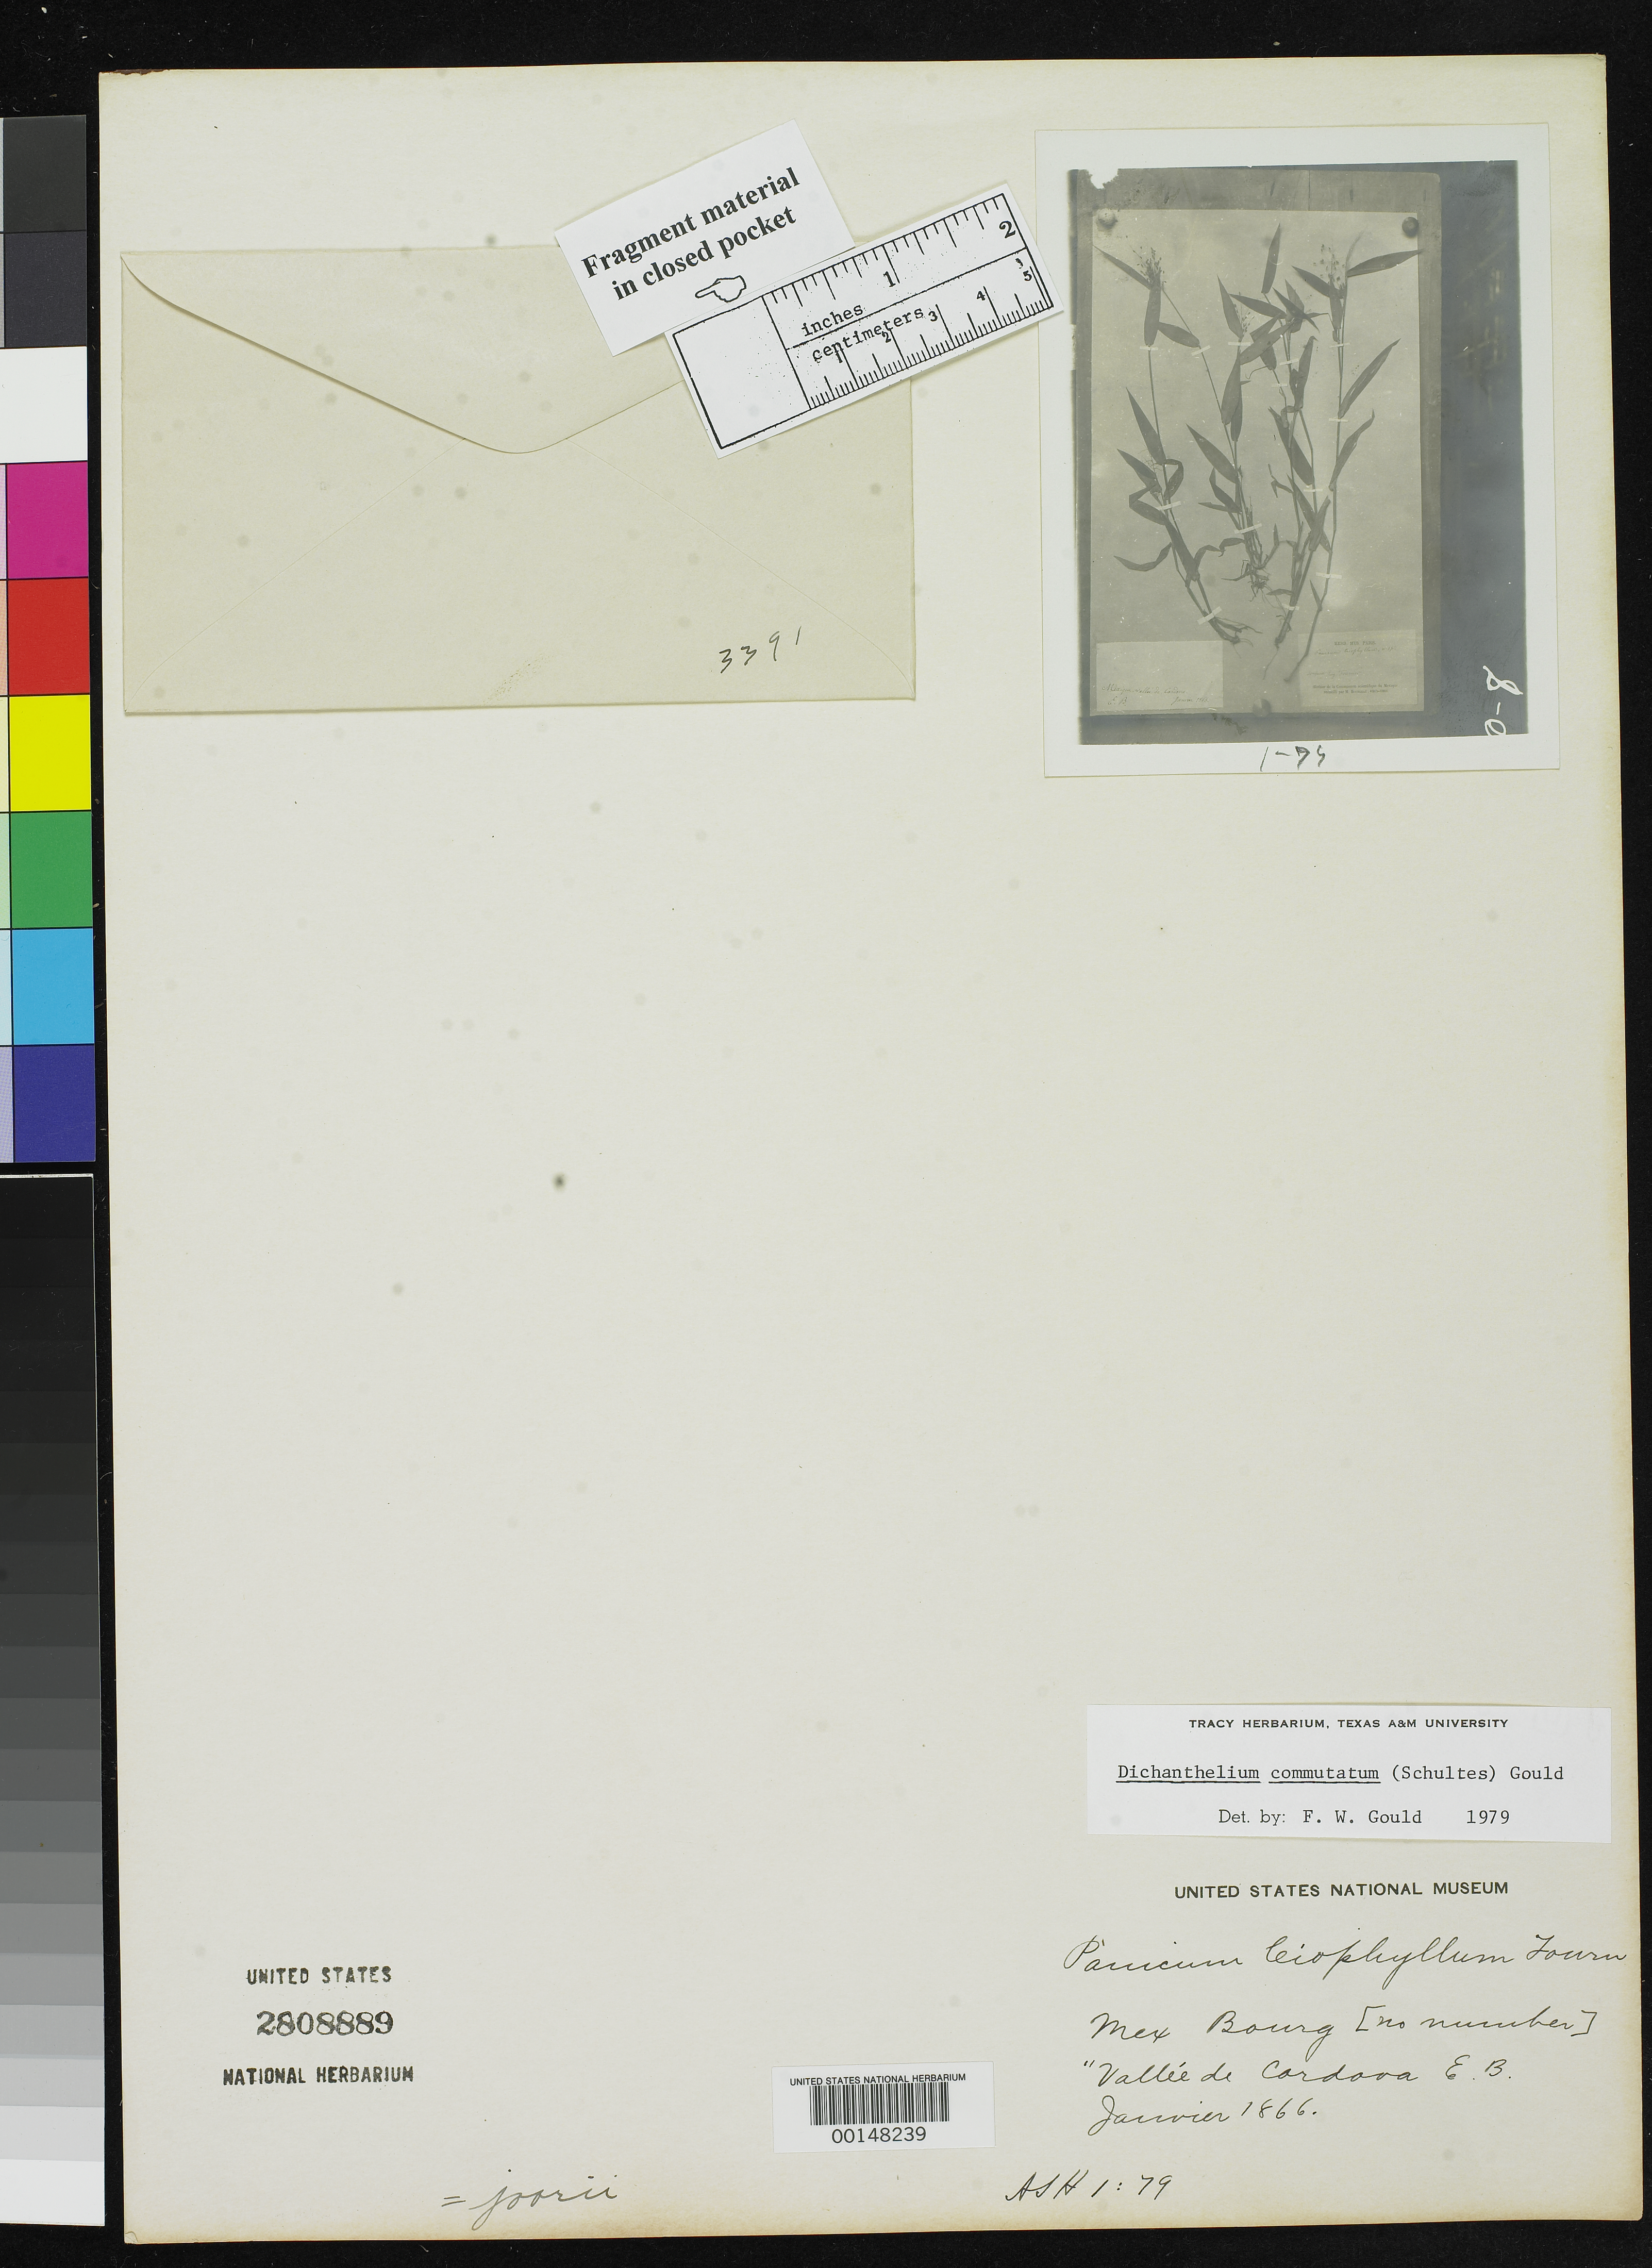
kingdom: Plantae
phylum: Tracheophyta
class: Liliopsida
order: Poales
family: Poaceae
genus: Panicum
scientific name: Panicum leiophyllum E. Fourn., nom. illeg.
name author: E. Fourn.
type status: Type Fragment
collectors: E. Bourgeau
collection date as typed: Jan 1866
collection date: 1866-01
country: Mexico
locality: Cordova Valley.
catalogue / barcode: US 2808889